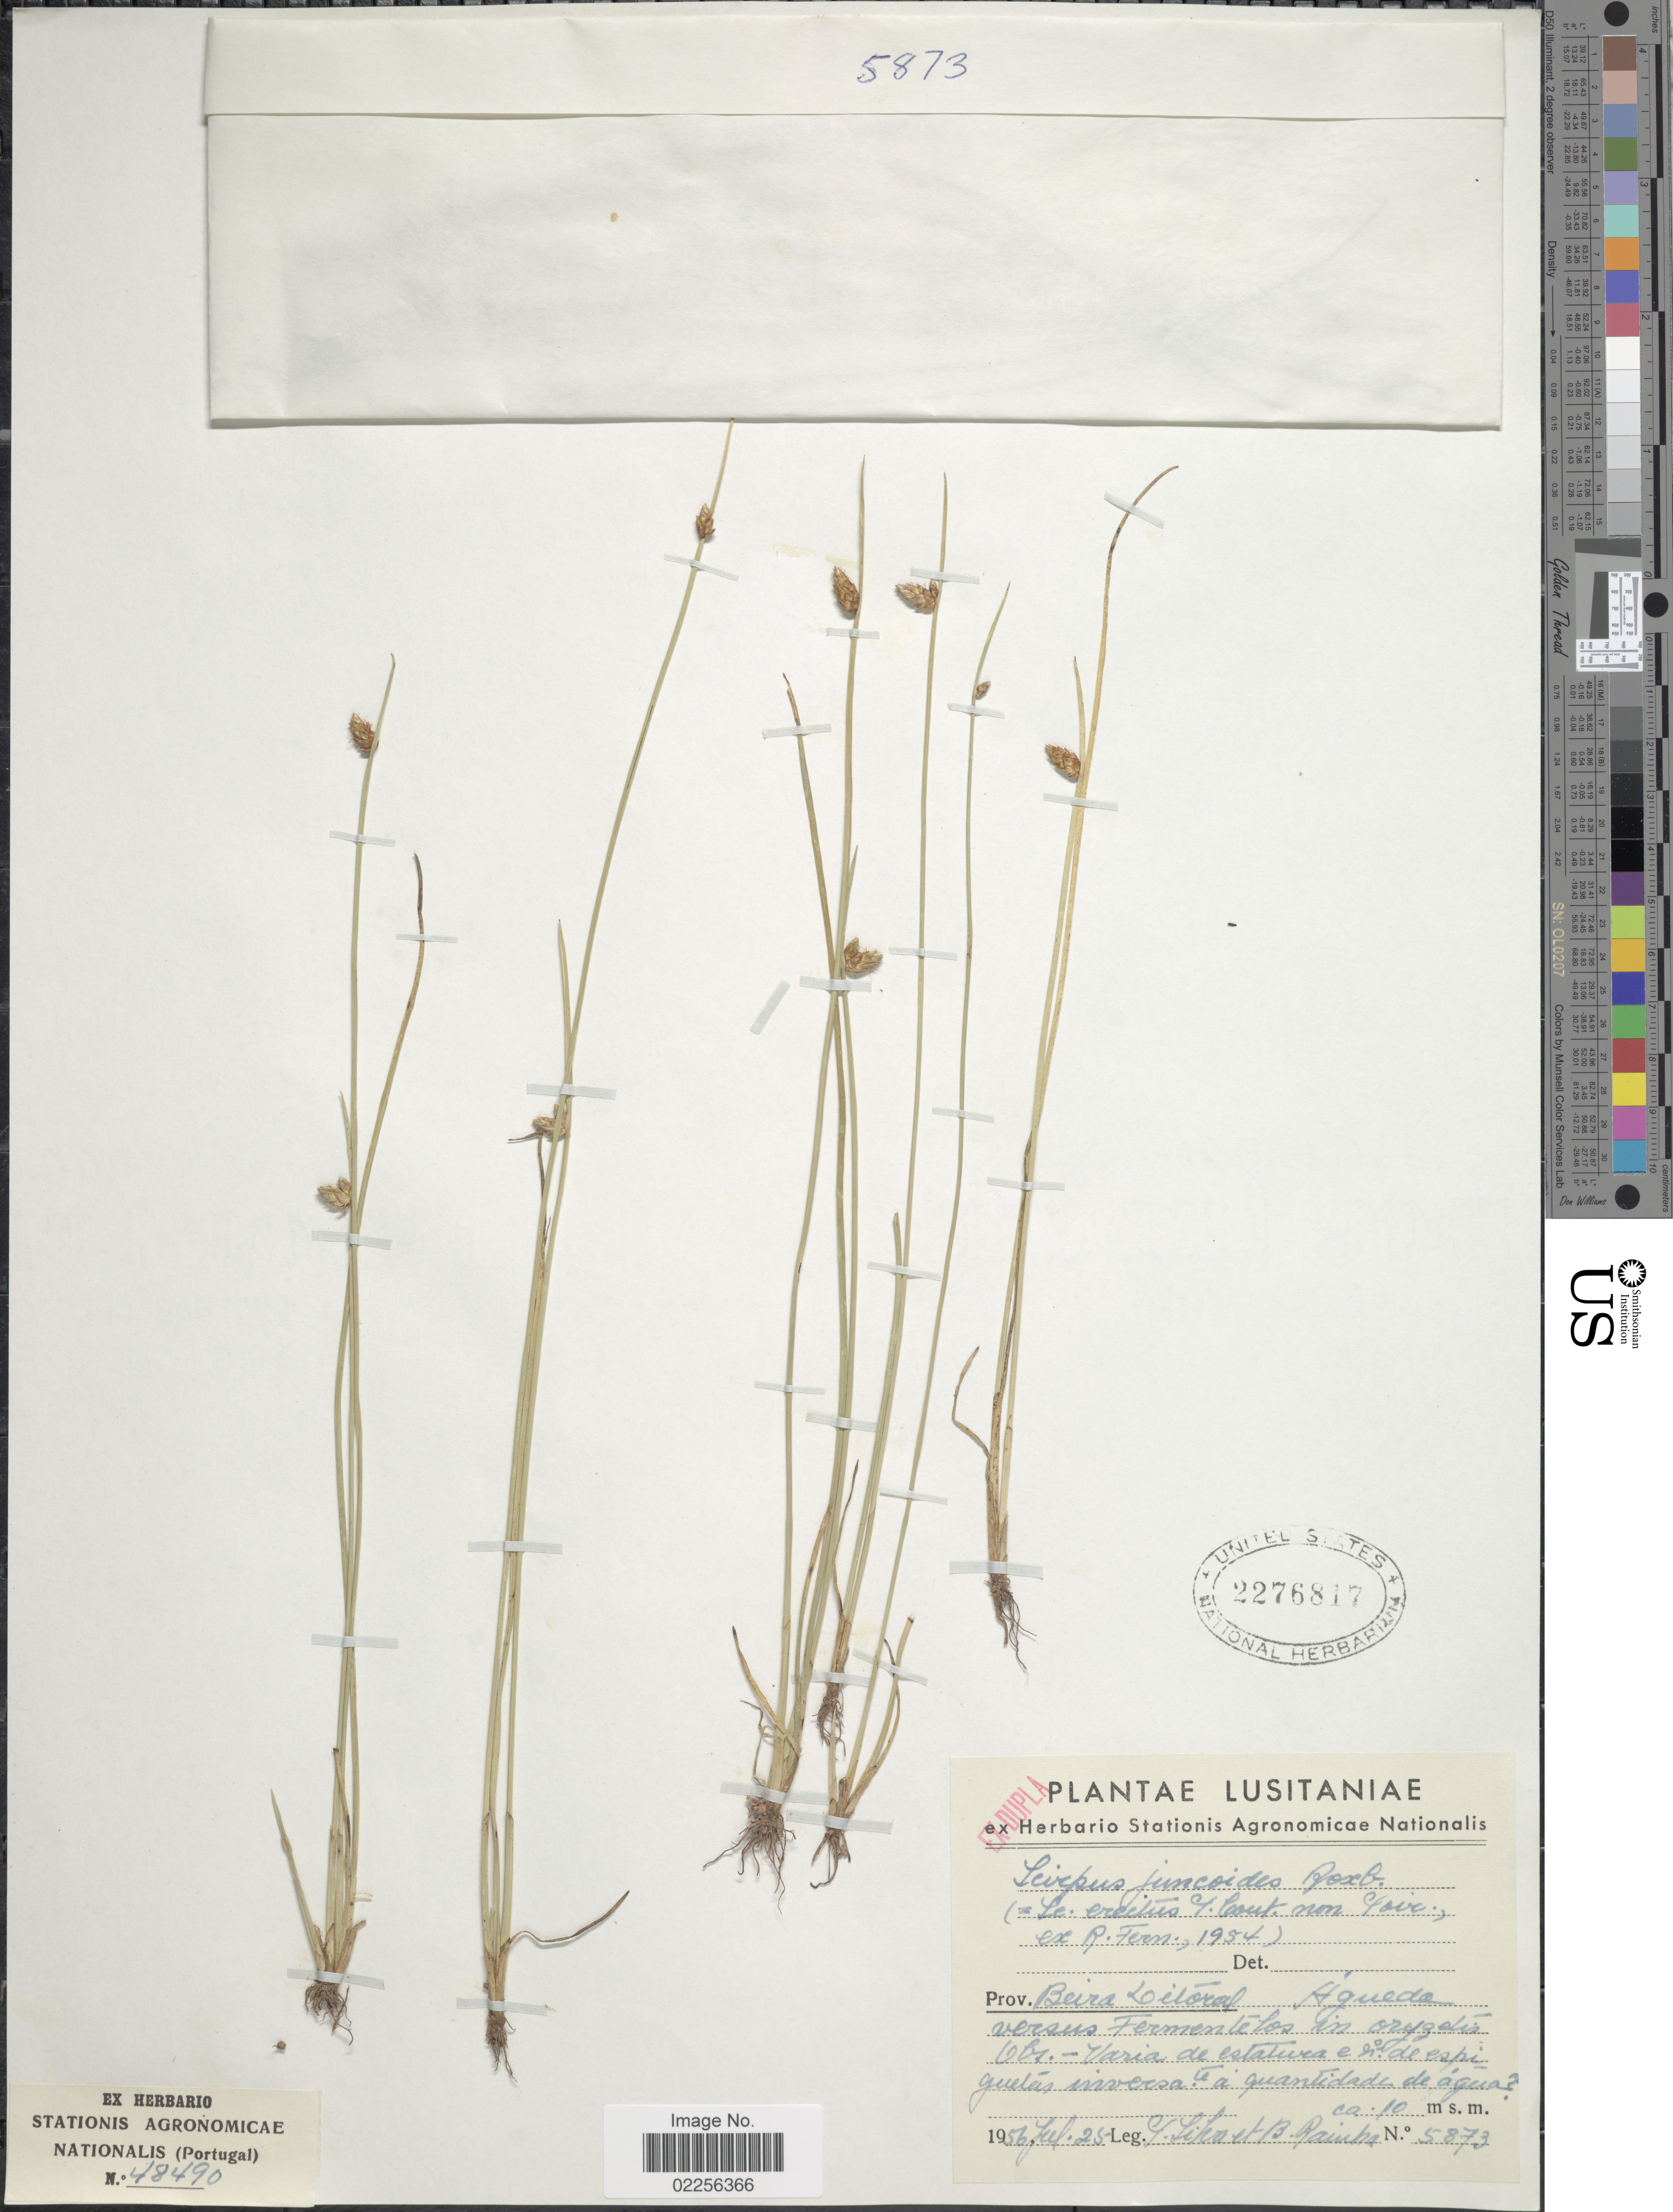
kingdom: Plantae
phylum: Tracheophyta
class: Liliopsida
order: Poales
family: Cyperaceae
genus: Schoenoplectus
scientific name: Schoenoplectus juncoides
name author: (Roxb.) Palla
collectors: P. Silva & B. Rainha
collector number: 5873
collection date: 1956-07-25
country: Portugal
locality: Lusitaniae, prov. Beira Litoral Águeda versus Fermentelos in orygelis [interpreted]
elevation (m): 10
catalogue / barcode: US 2276817